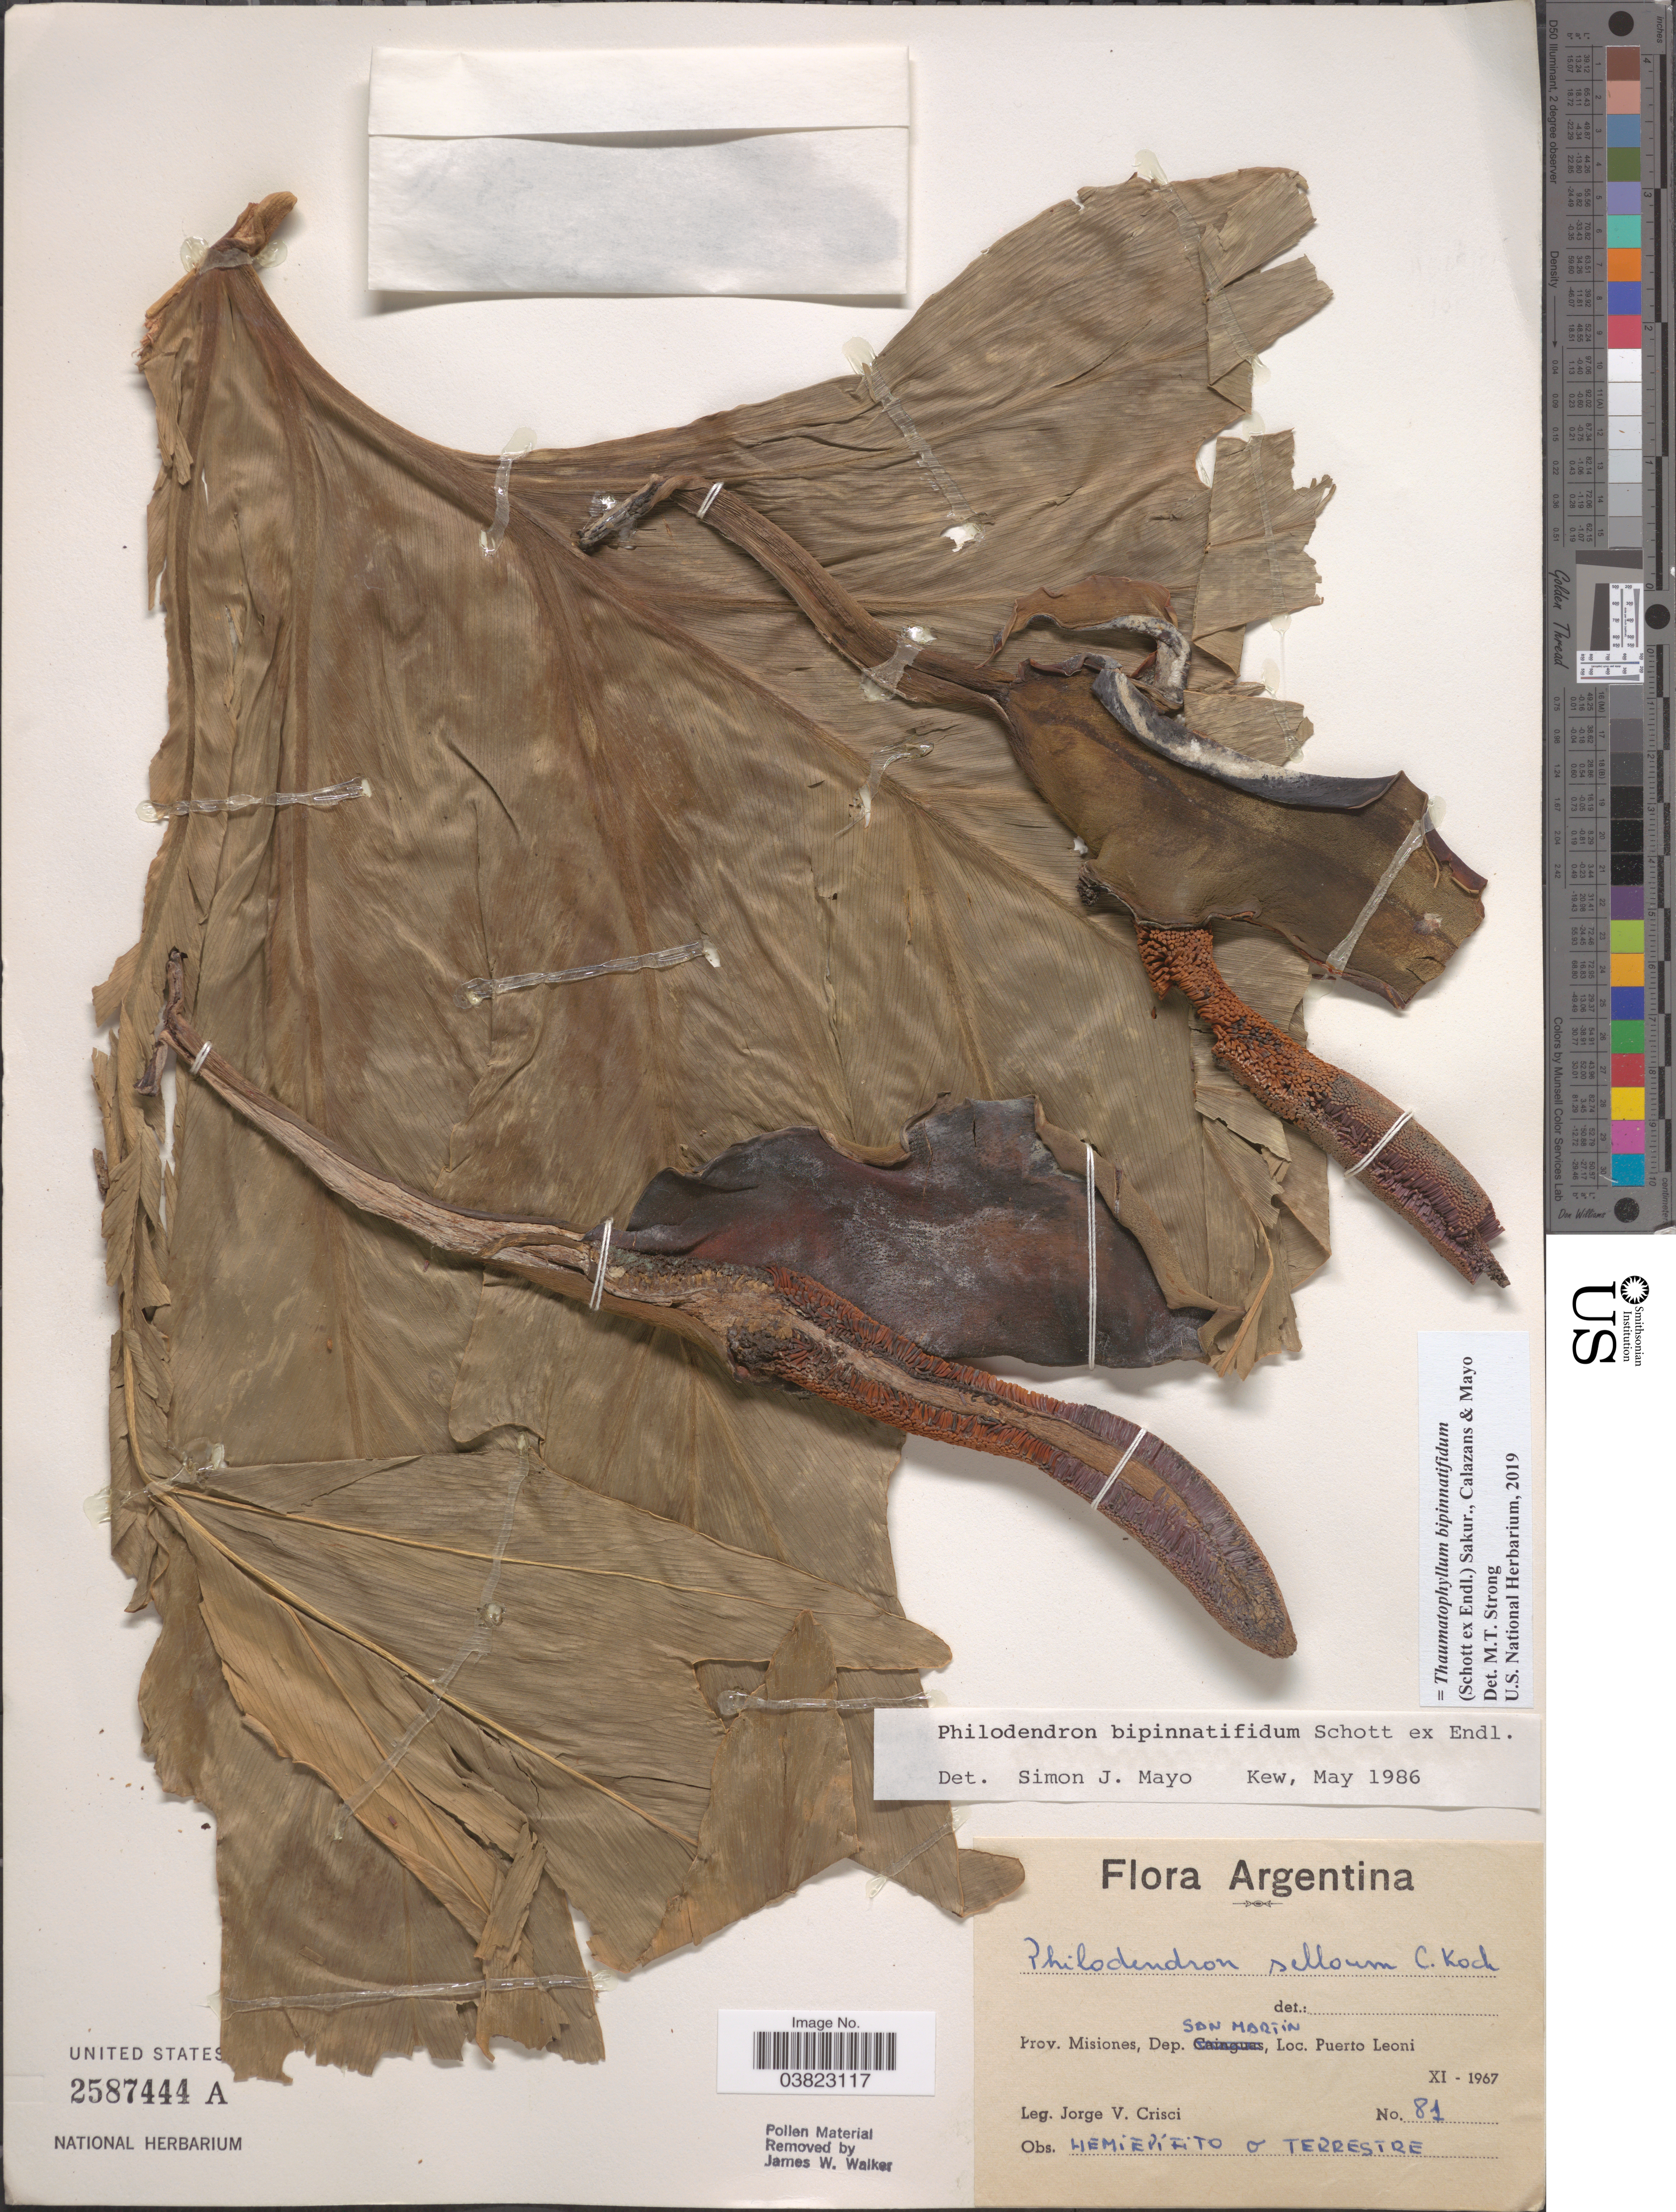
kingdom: Plantae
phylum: Tracheophyta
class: Liliopsida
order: Alismatales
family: Araceae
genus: Thaumatophyllum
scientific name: Thaumatophyllum bipinnatifidum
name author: (Endl. ex Schott) Sakur. et al.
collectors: J. Crisci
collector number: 81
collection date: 1967-11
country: Argentina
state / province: Misiones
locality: Dep. San Martin, Puerto Leoni.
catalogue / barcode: US 2587444A